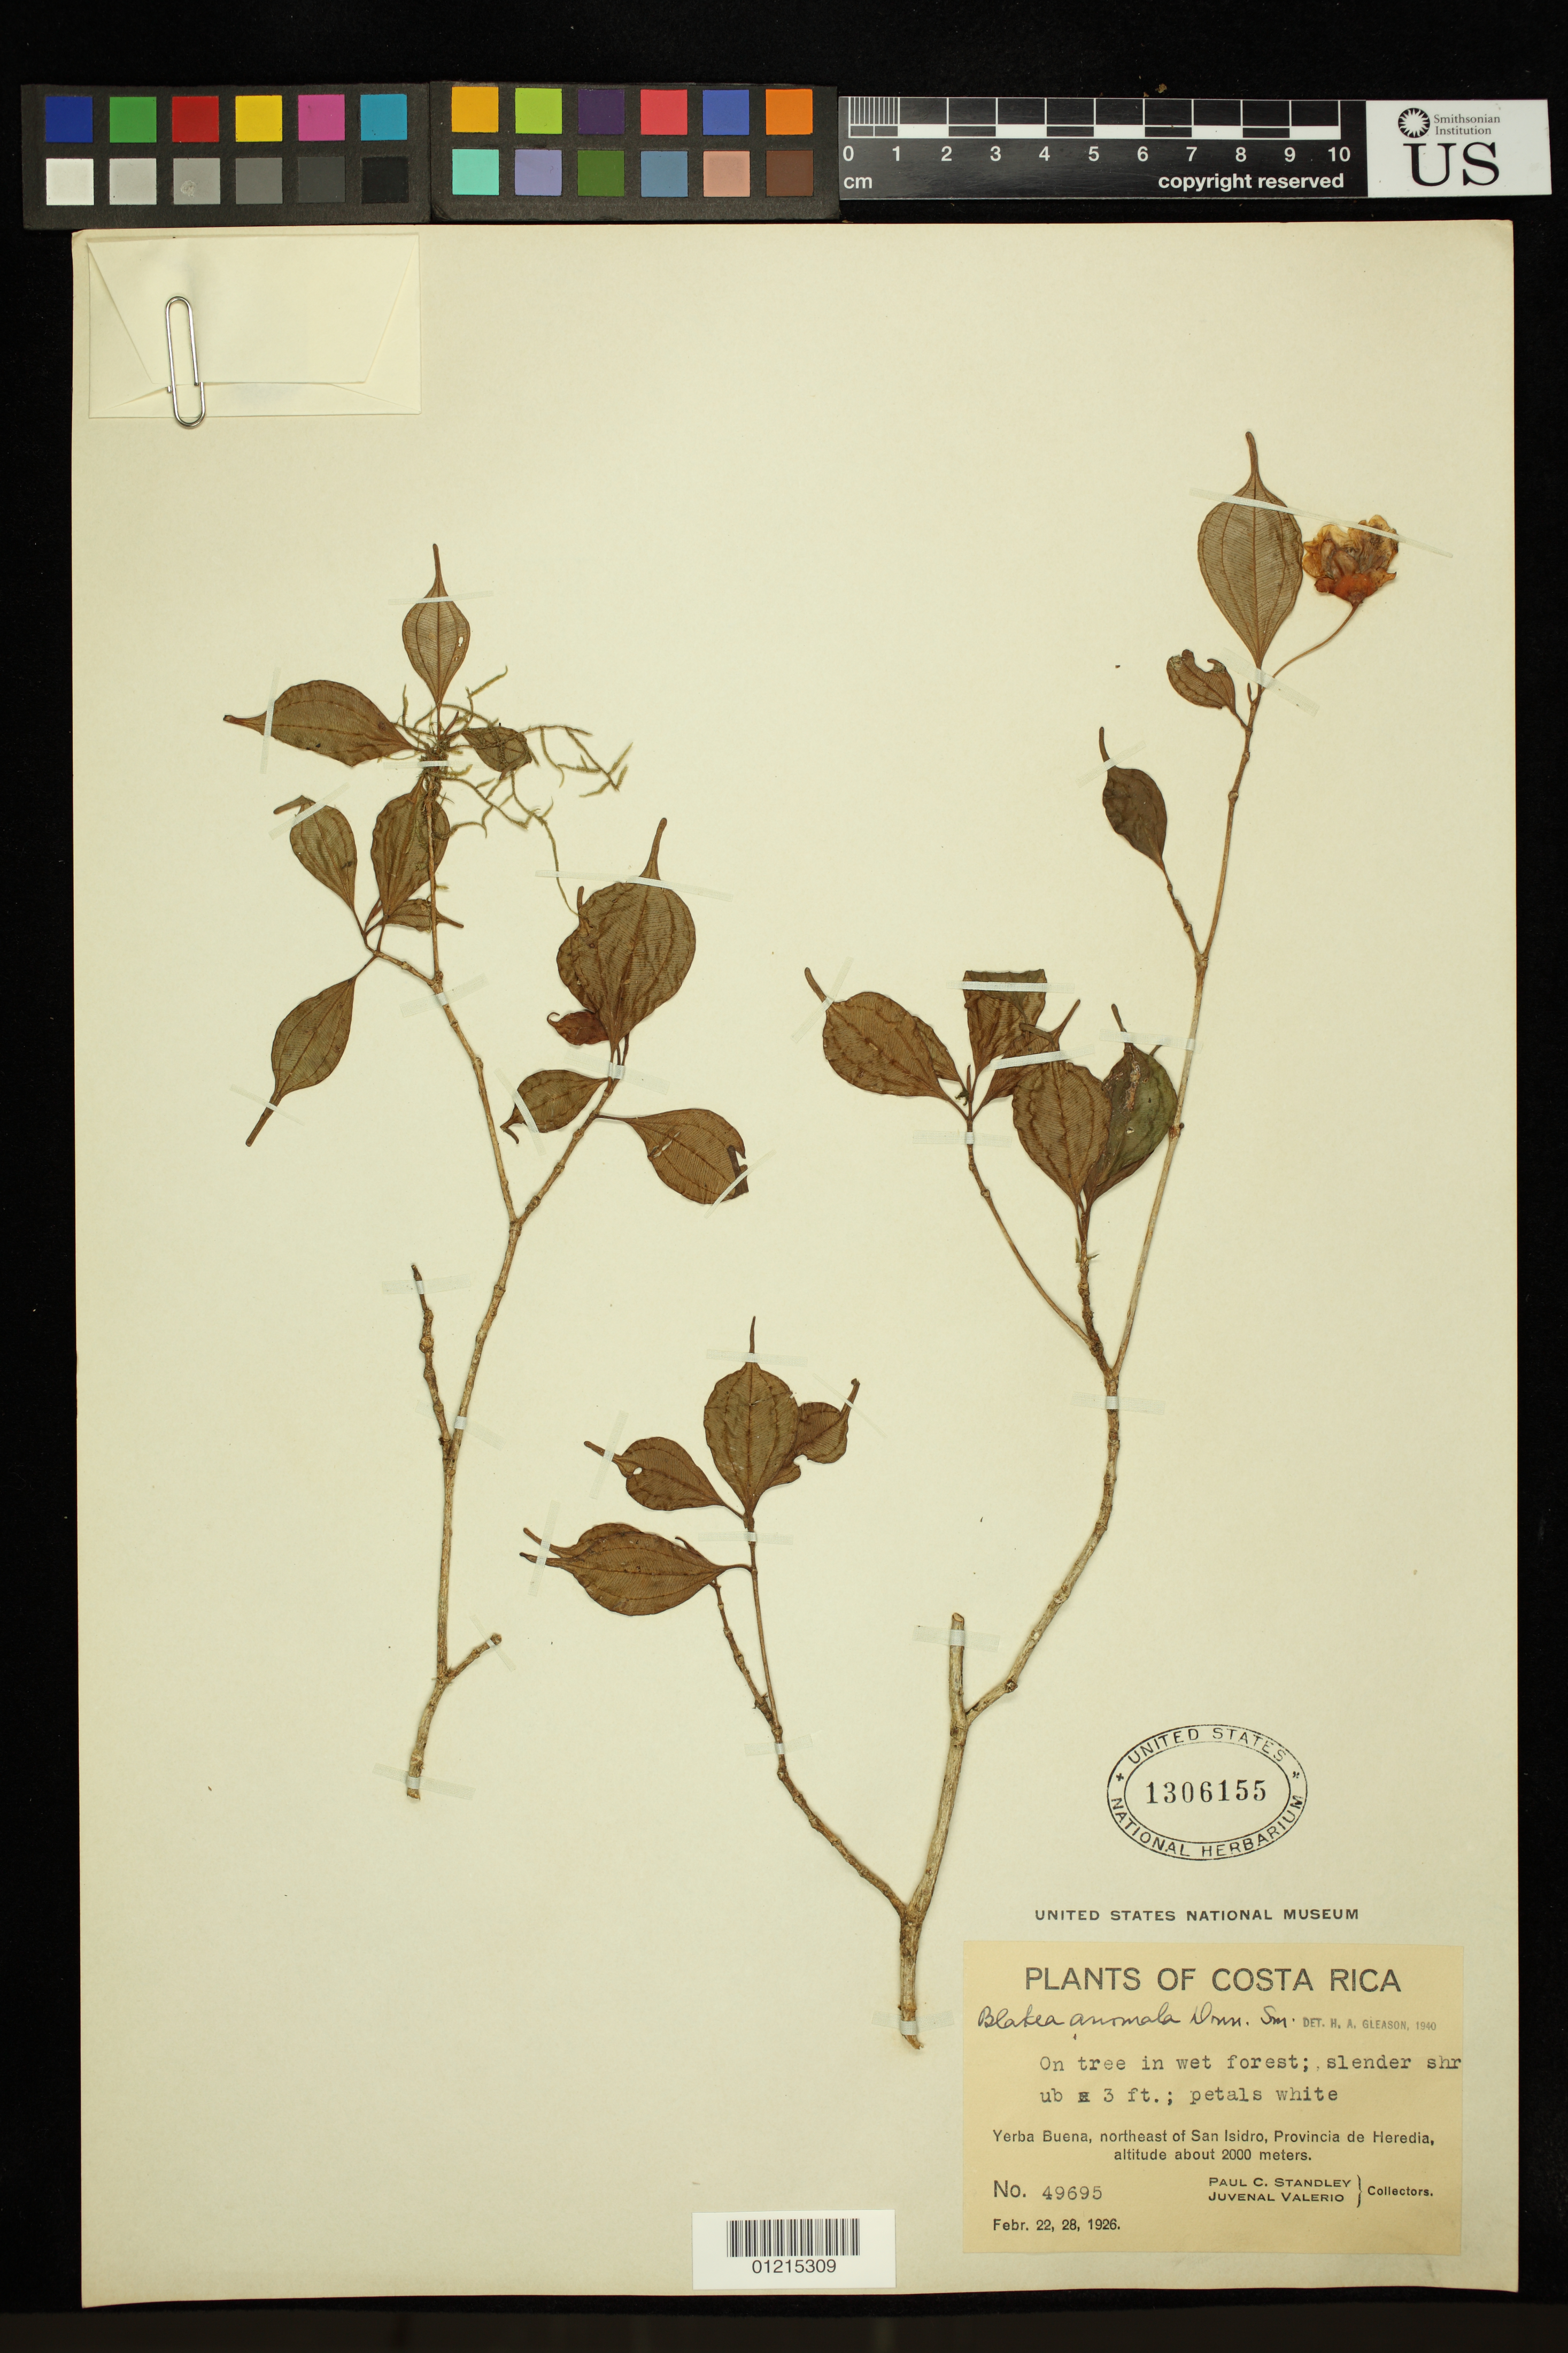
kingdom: Plantae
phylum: Tracheophyta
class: Magnoliopsida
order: Myrtales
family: Melastomataceae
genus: Blakea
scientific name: Blakea anomala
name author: Donn. Sm.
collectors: P. C. Standley & J. Valerio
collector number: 49695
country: Costa Rica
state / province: Heredia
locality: Yerba Buena, NE of San Isidro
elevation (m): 2000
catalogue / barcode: US 1306155